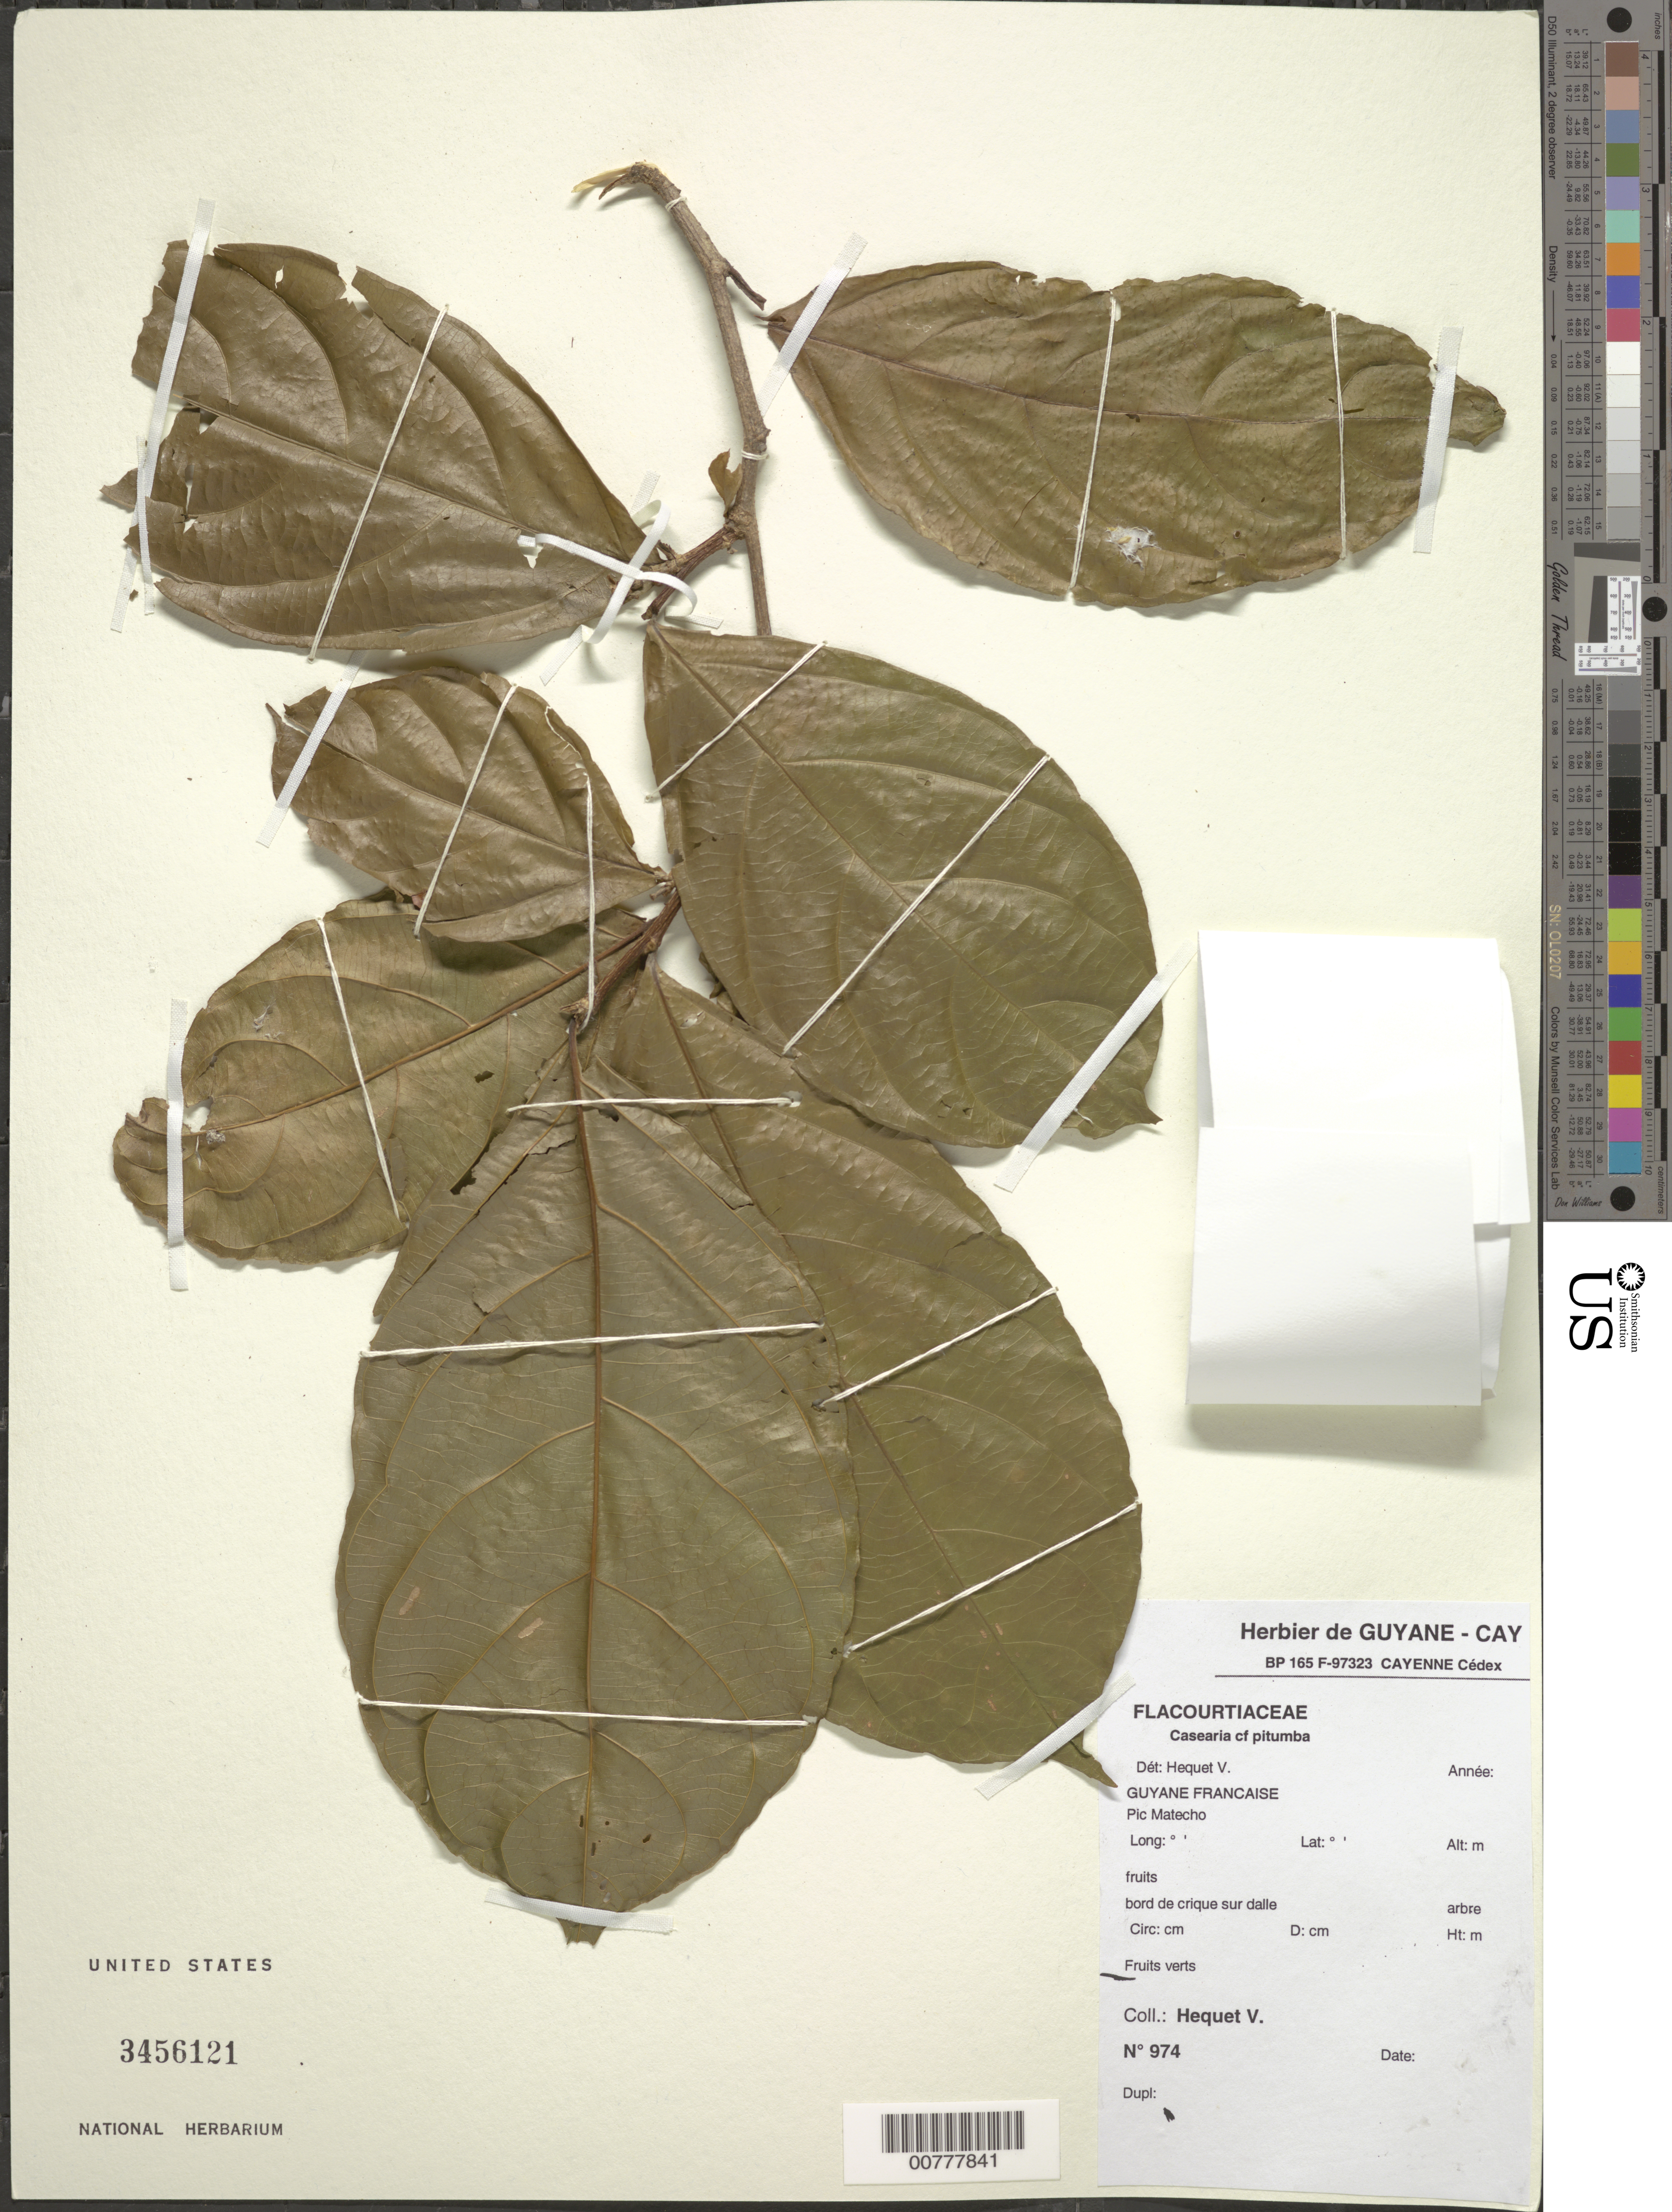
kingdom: Plantae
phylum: Tracheophyta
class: Magnoliopsida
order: Malpighiales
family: Salicaceae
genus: Casearia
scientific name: Casearia pitumba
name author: Sleumer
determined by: Hequet, V.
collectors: V. Hequet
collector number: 974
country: French Guiana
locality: Pic Matécho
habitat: Bord de crique sur dalle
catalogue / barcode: US 3456121